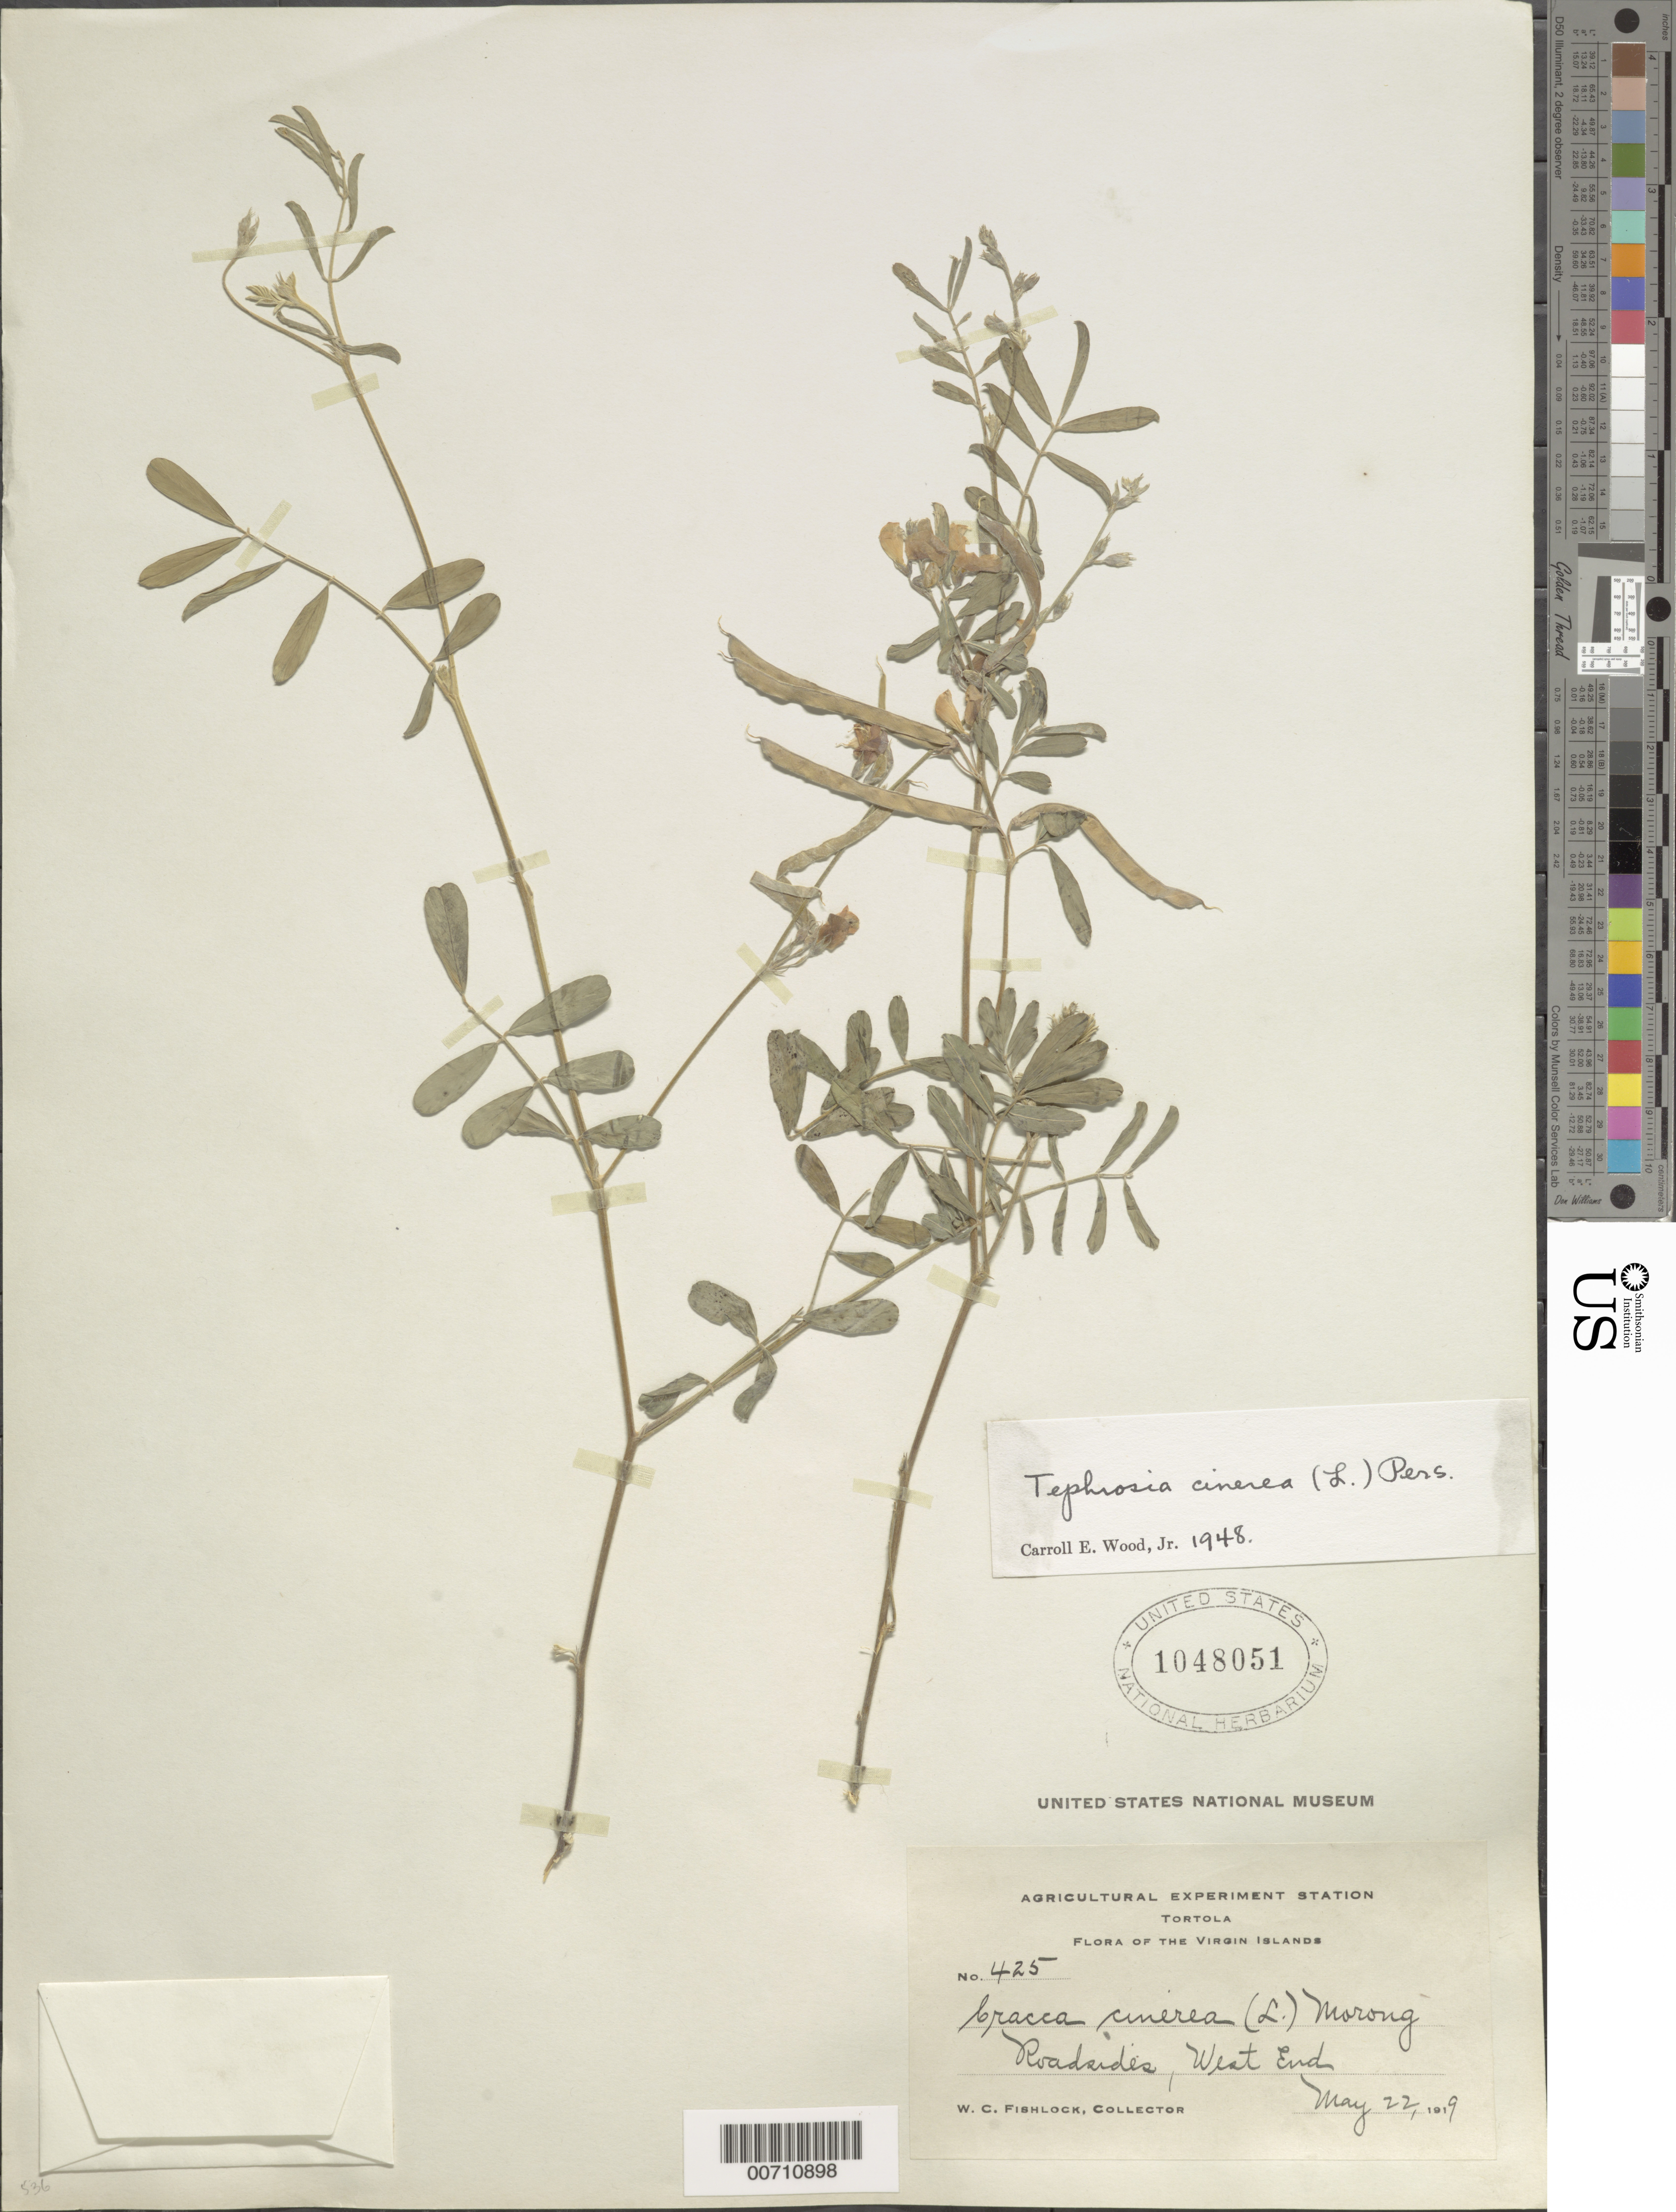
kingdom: Plantae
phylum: Tracheophyta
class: Magnoliopsida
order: Fabales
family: Fabaceae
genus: Tephrosia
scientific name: Tephrosia cinerea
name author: (L.) Pers.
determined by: Wood, C. E., Jr.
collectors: W. Fishlock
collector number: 425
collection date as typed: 22 May 1919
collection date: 1919-05-22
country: British Virgin Islands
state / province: Tortola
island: Tortola Island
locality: West End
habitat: Roadsides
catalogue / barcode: US 1048051